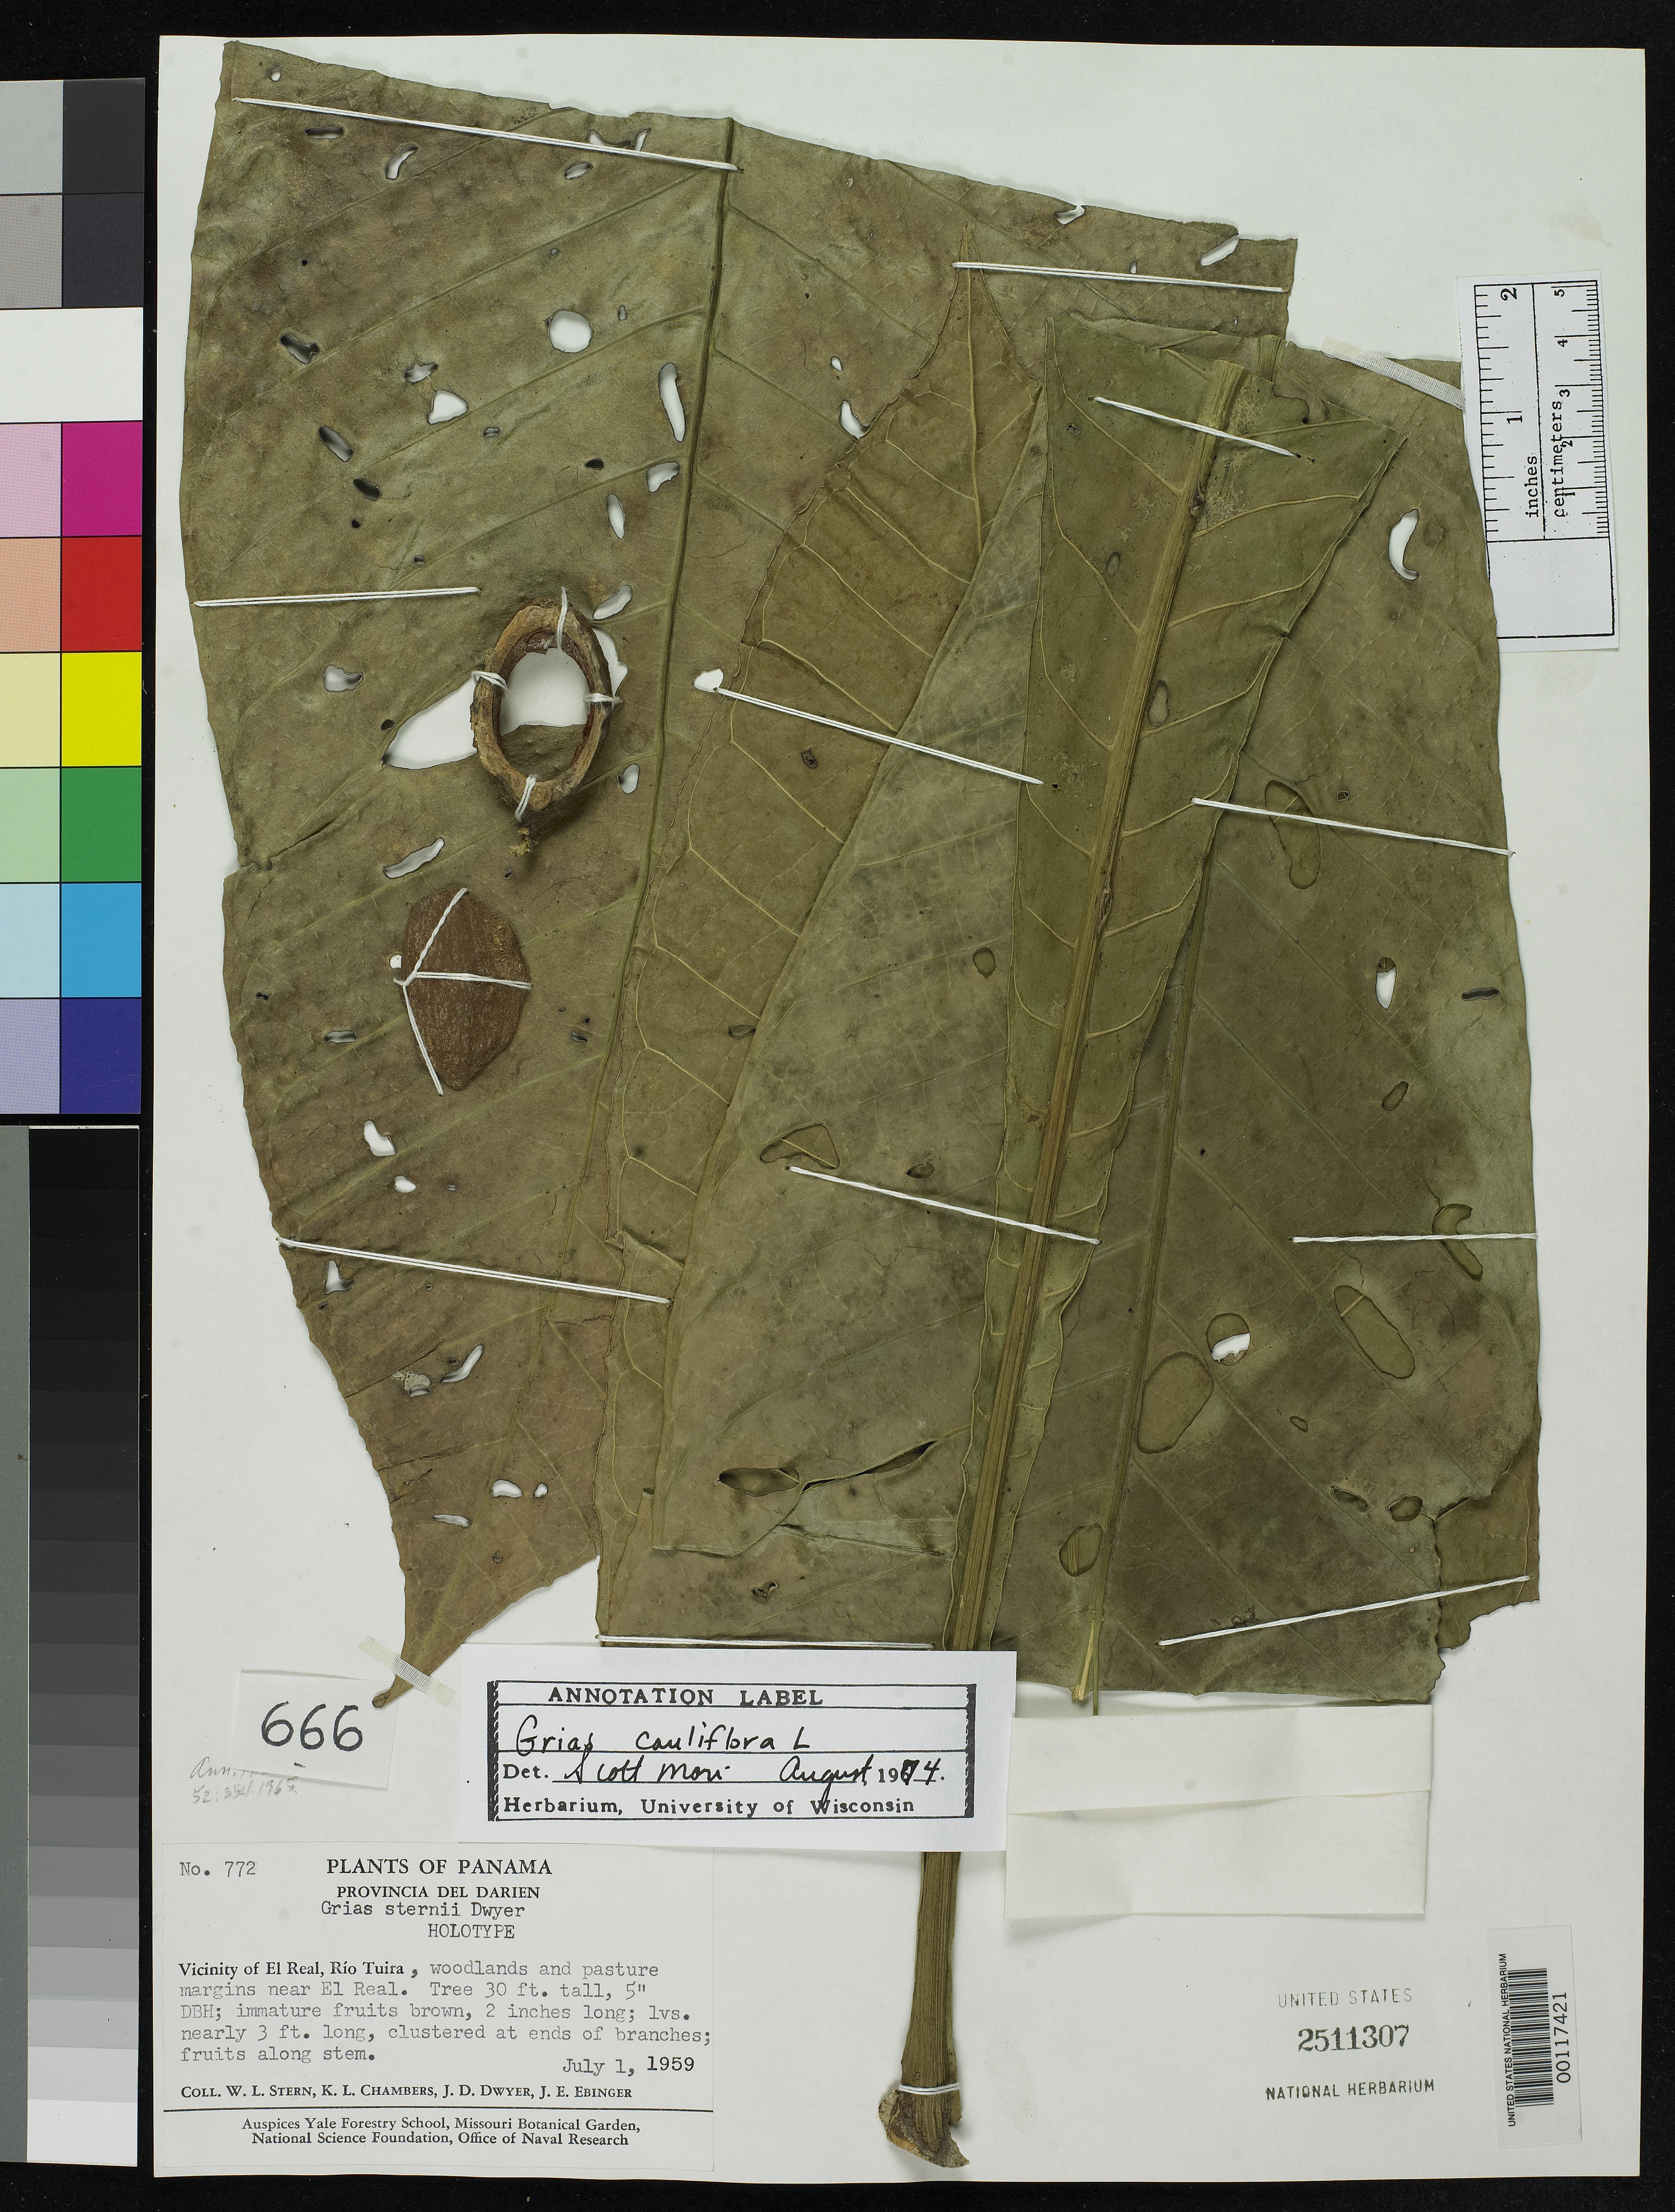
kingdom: Plantae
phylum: Tracheophyta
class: Magnoliopsida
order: Ericales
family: Lecythidaceae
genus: Grias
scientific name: Grias sternii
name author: Dwyer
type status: Holotype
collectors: W. L. Stern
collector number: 772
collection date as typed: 01 Jul 1959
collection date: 1959-07-01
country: Panama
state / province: Darién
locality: Vicinity el Real, Rio Tuna.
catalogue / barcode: US 2511307